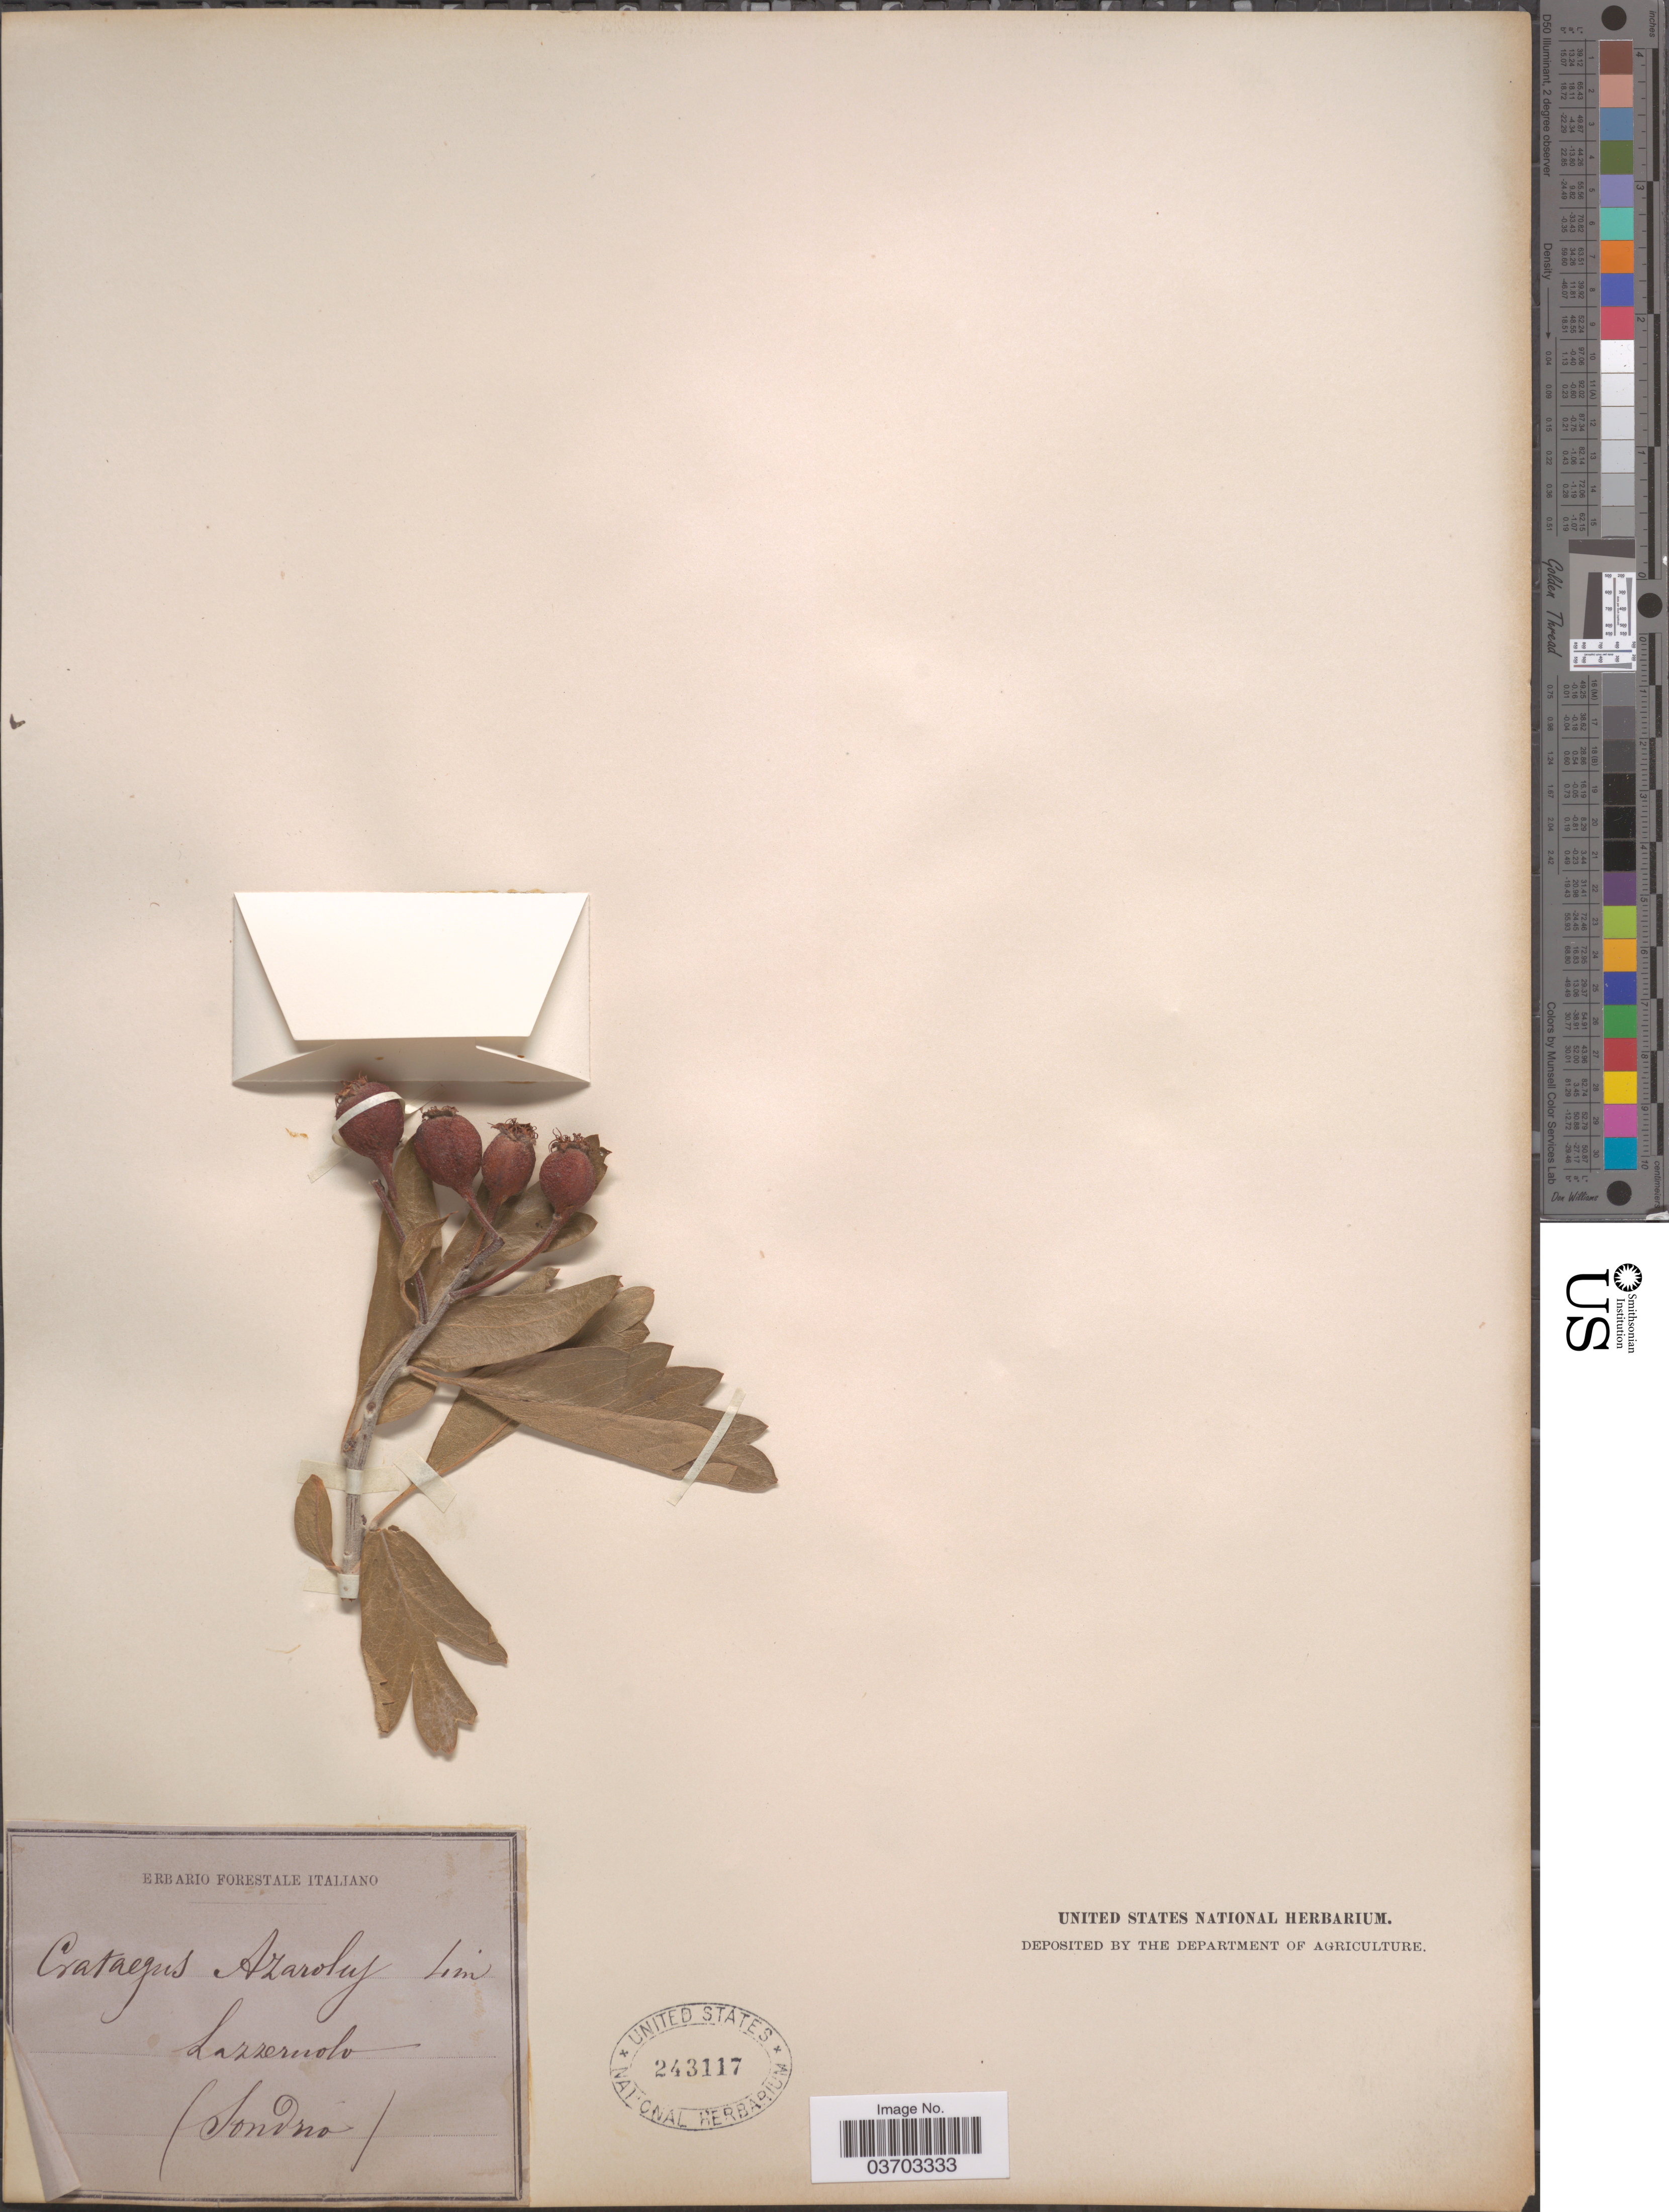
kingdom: Plantae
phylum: Tracheophyta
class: Magnoliopsida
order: Rosales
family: Rosaceae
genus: Crataegus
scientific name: Crataegus azarolus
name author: L.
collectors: Ex herb. Forestale Italiano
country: Italy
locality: Lazzernolo (Sondno [interpreted]).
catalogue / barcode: US 243117